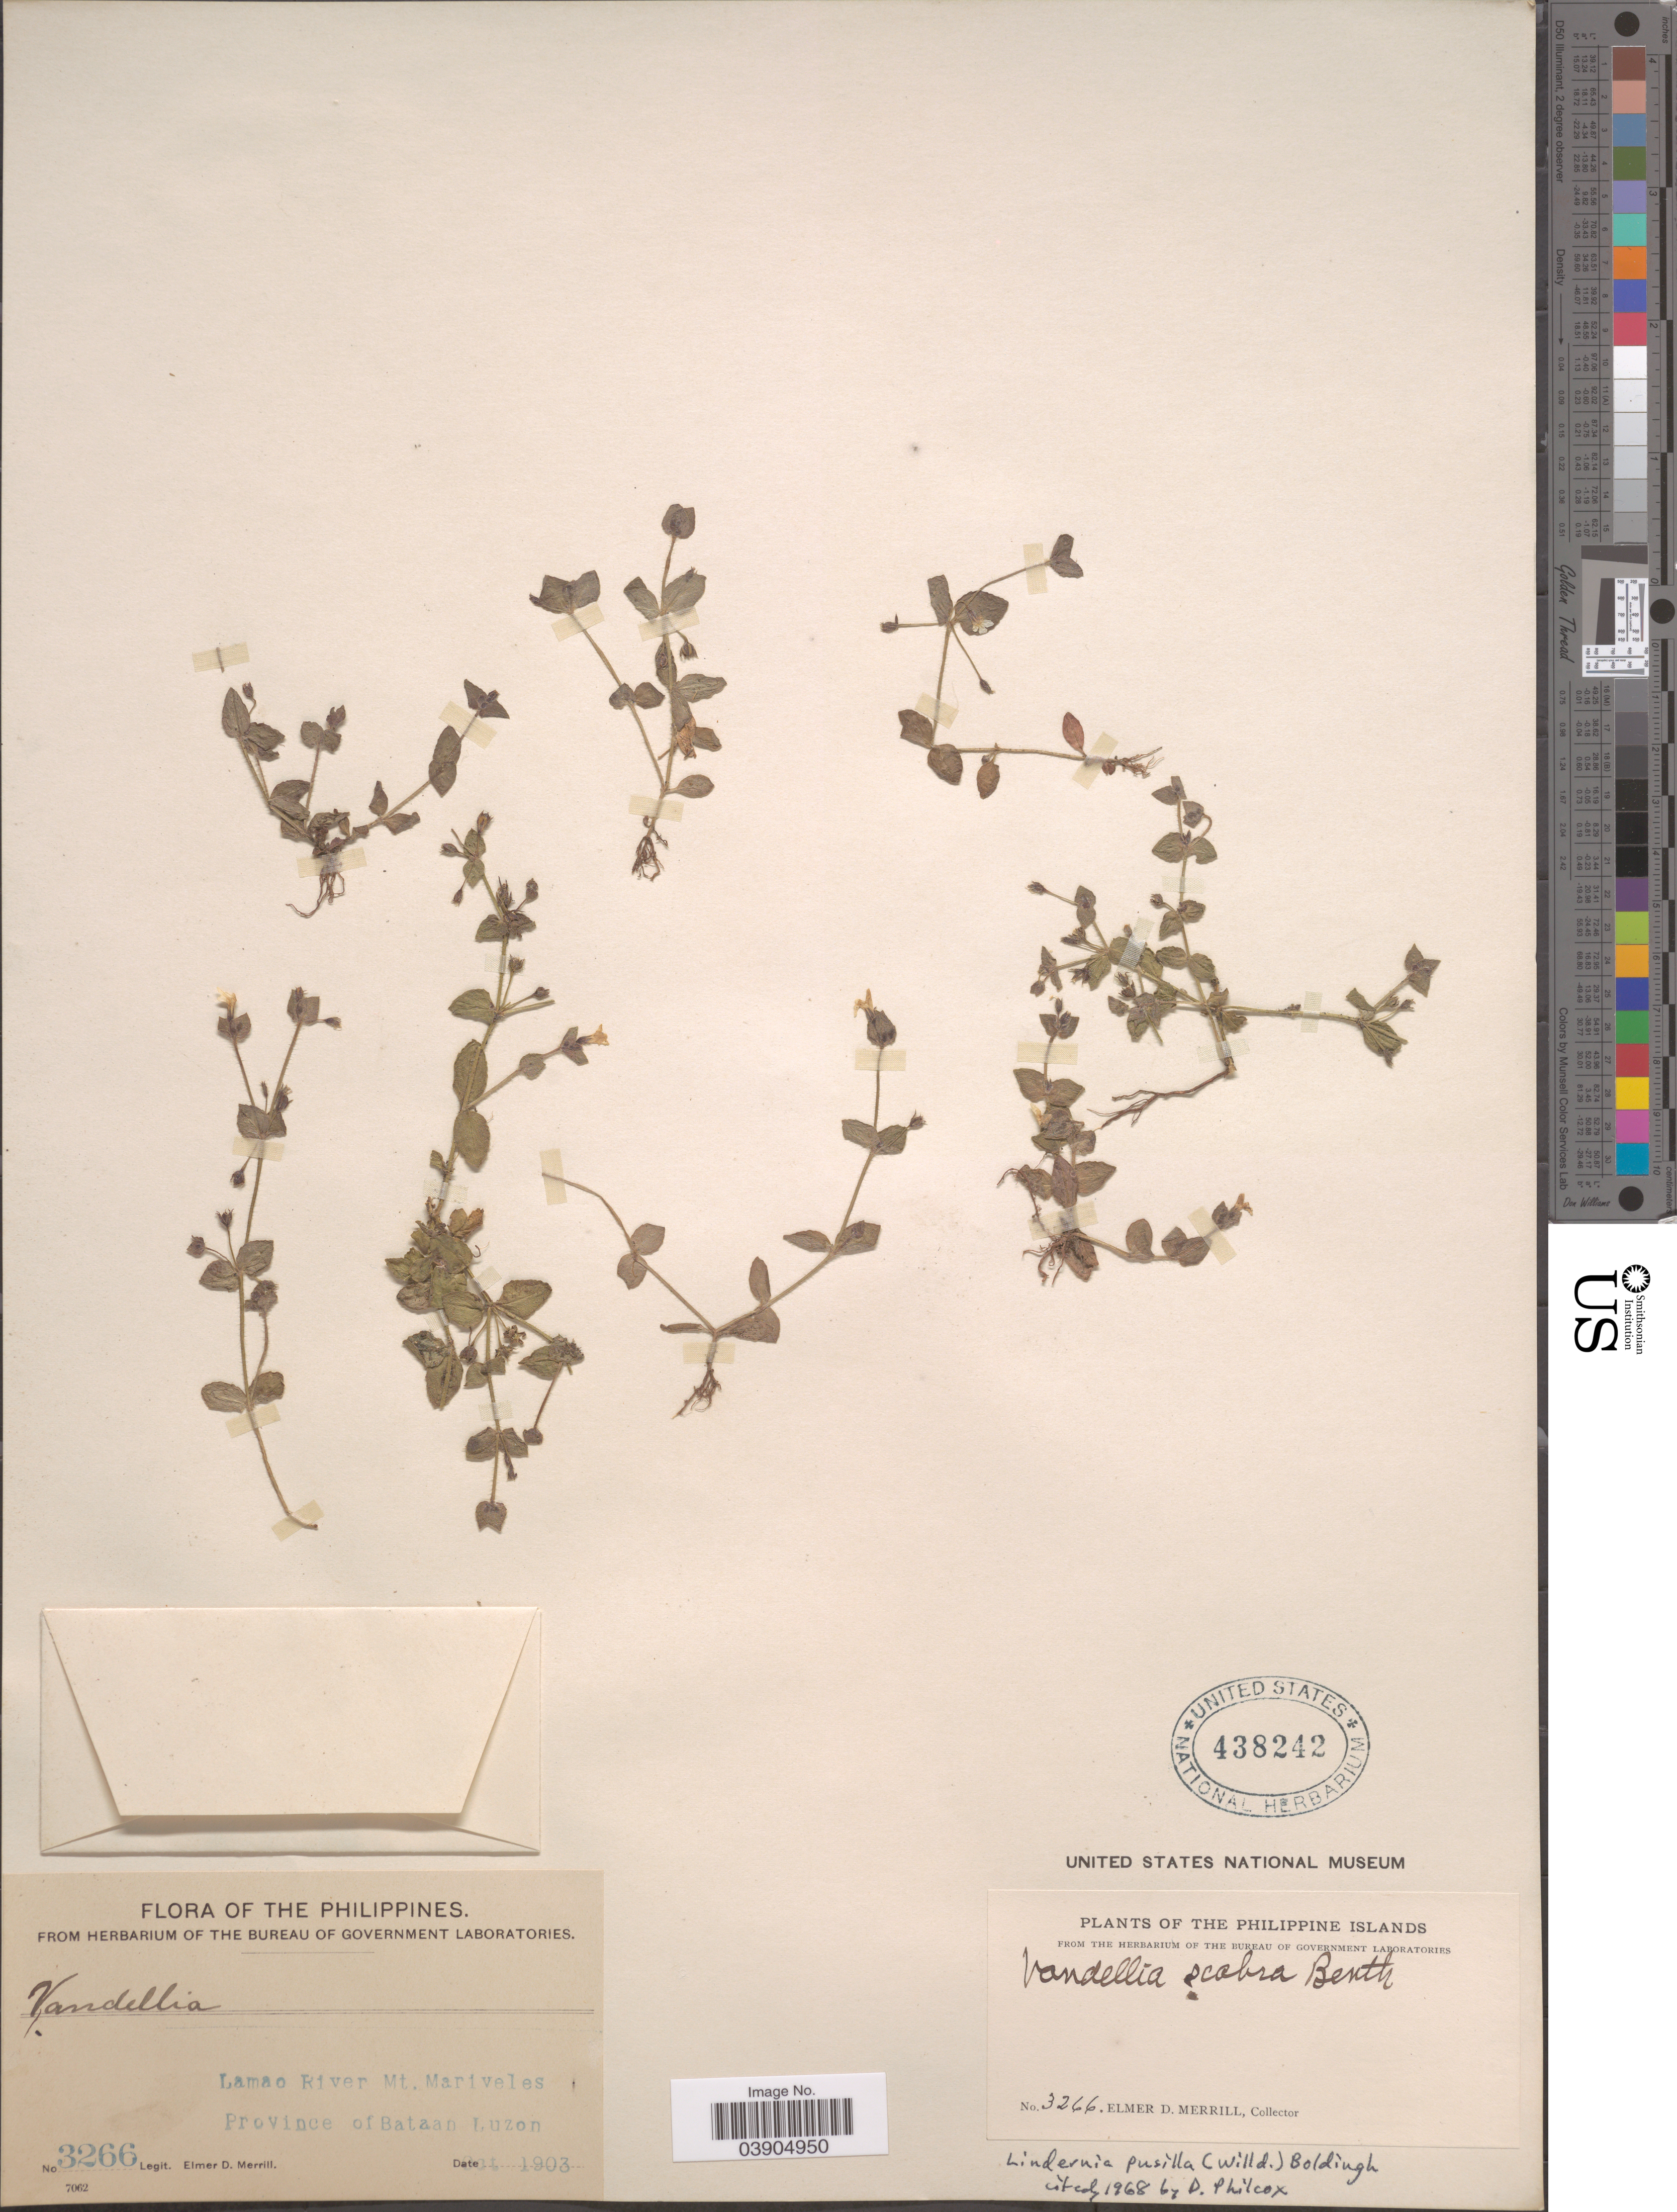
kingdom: Plantae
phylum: Tracheophyta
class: Magnoliopsida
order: Lamiales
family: Linderniaceae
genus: Lindernia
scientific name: Lindernia pusilla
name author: (Willd.) Bold.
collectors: E. D. Merrill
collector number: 3266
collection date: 1903-10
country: Philippines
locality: Lamao River Mt. Mariveles. Province of Bataan, Luzon.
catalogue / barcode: US 438242